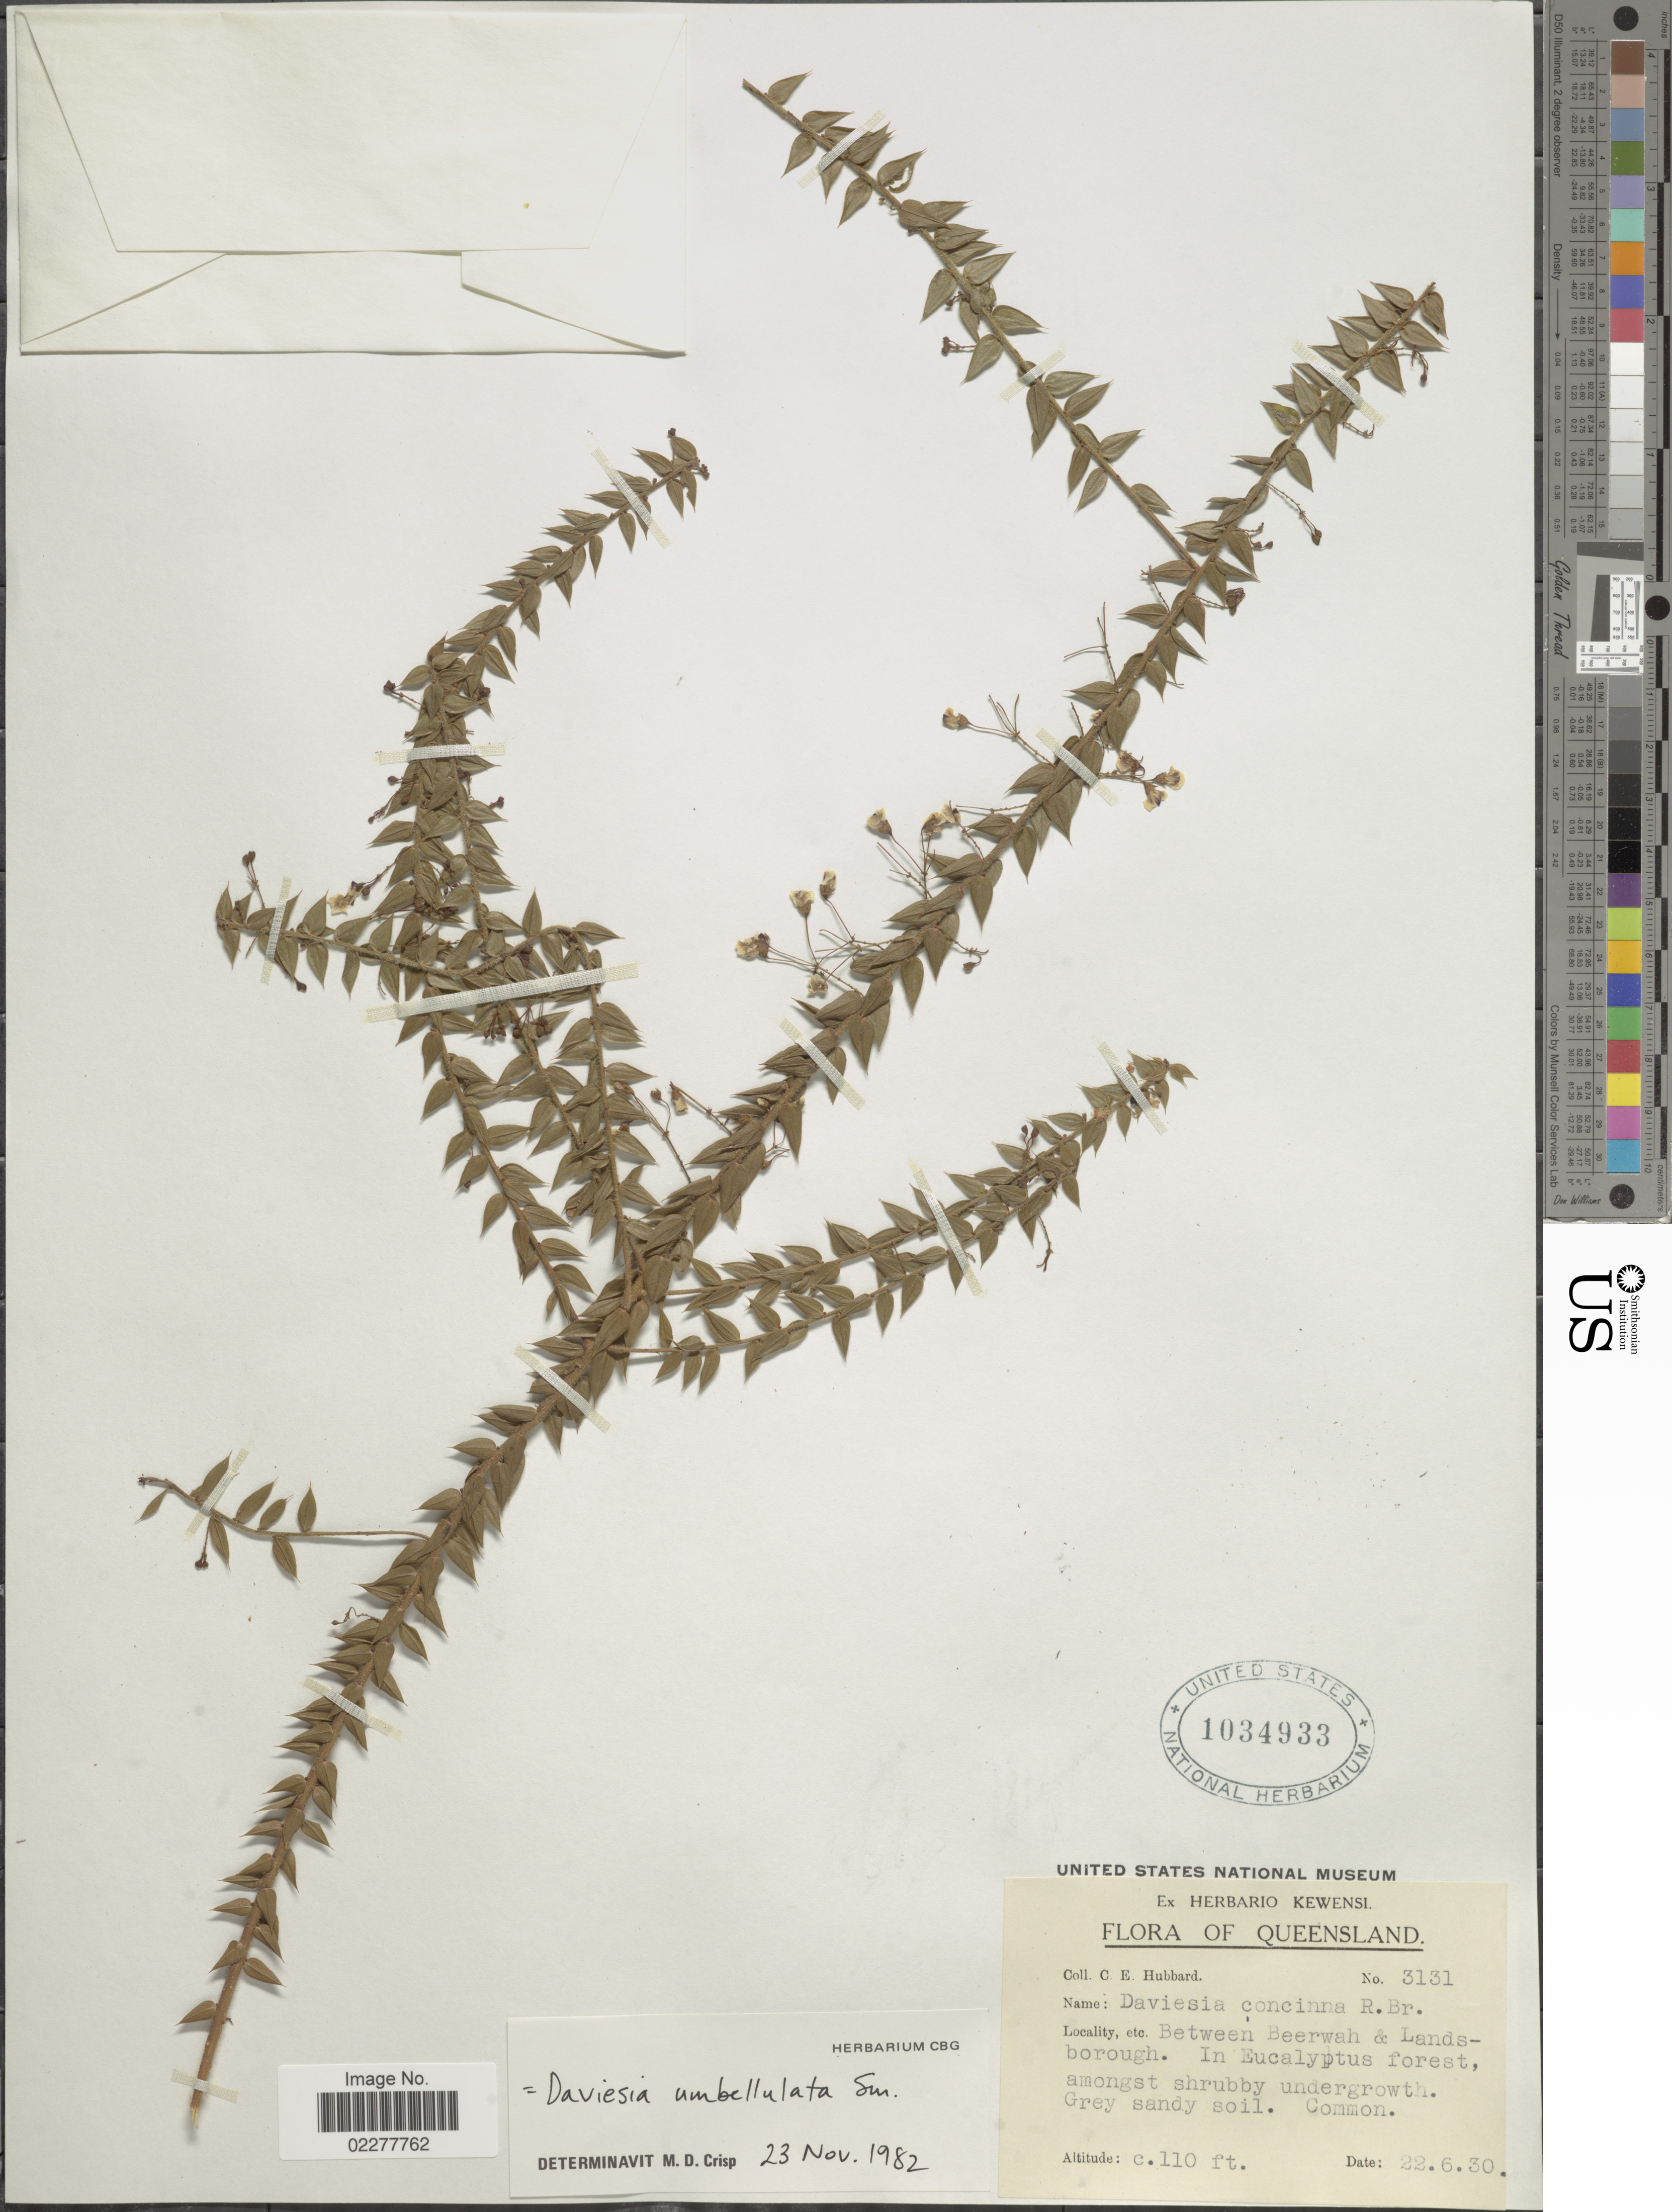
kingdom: Plantae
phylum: Tracheophyta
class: Magnoliopsida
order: Fabales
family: Fabaceae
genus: Daviesia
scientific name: Daviesia umbellulata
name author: Sm.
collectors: C. E. Hubbard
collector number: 3131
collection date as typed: Transcribed d/m/y: 22/6/30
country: Australia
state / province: Queensland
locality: Between Beerwah & Landsborough.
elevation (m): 34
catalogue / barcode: US 1034933